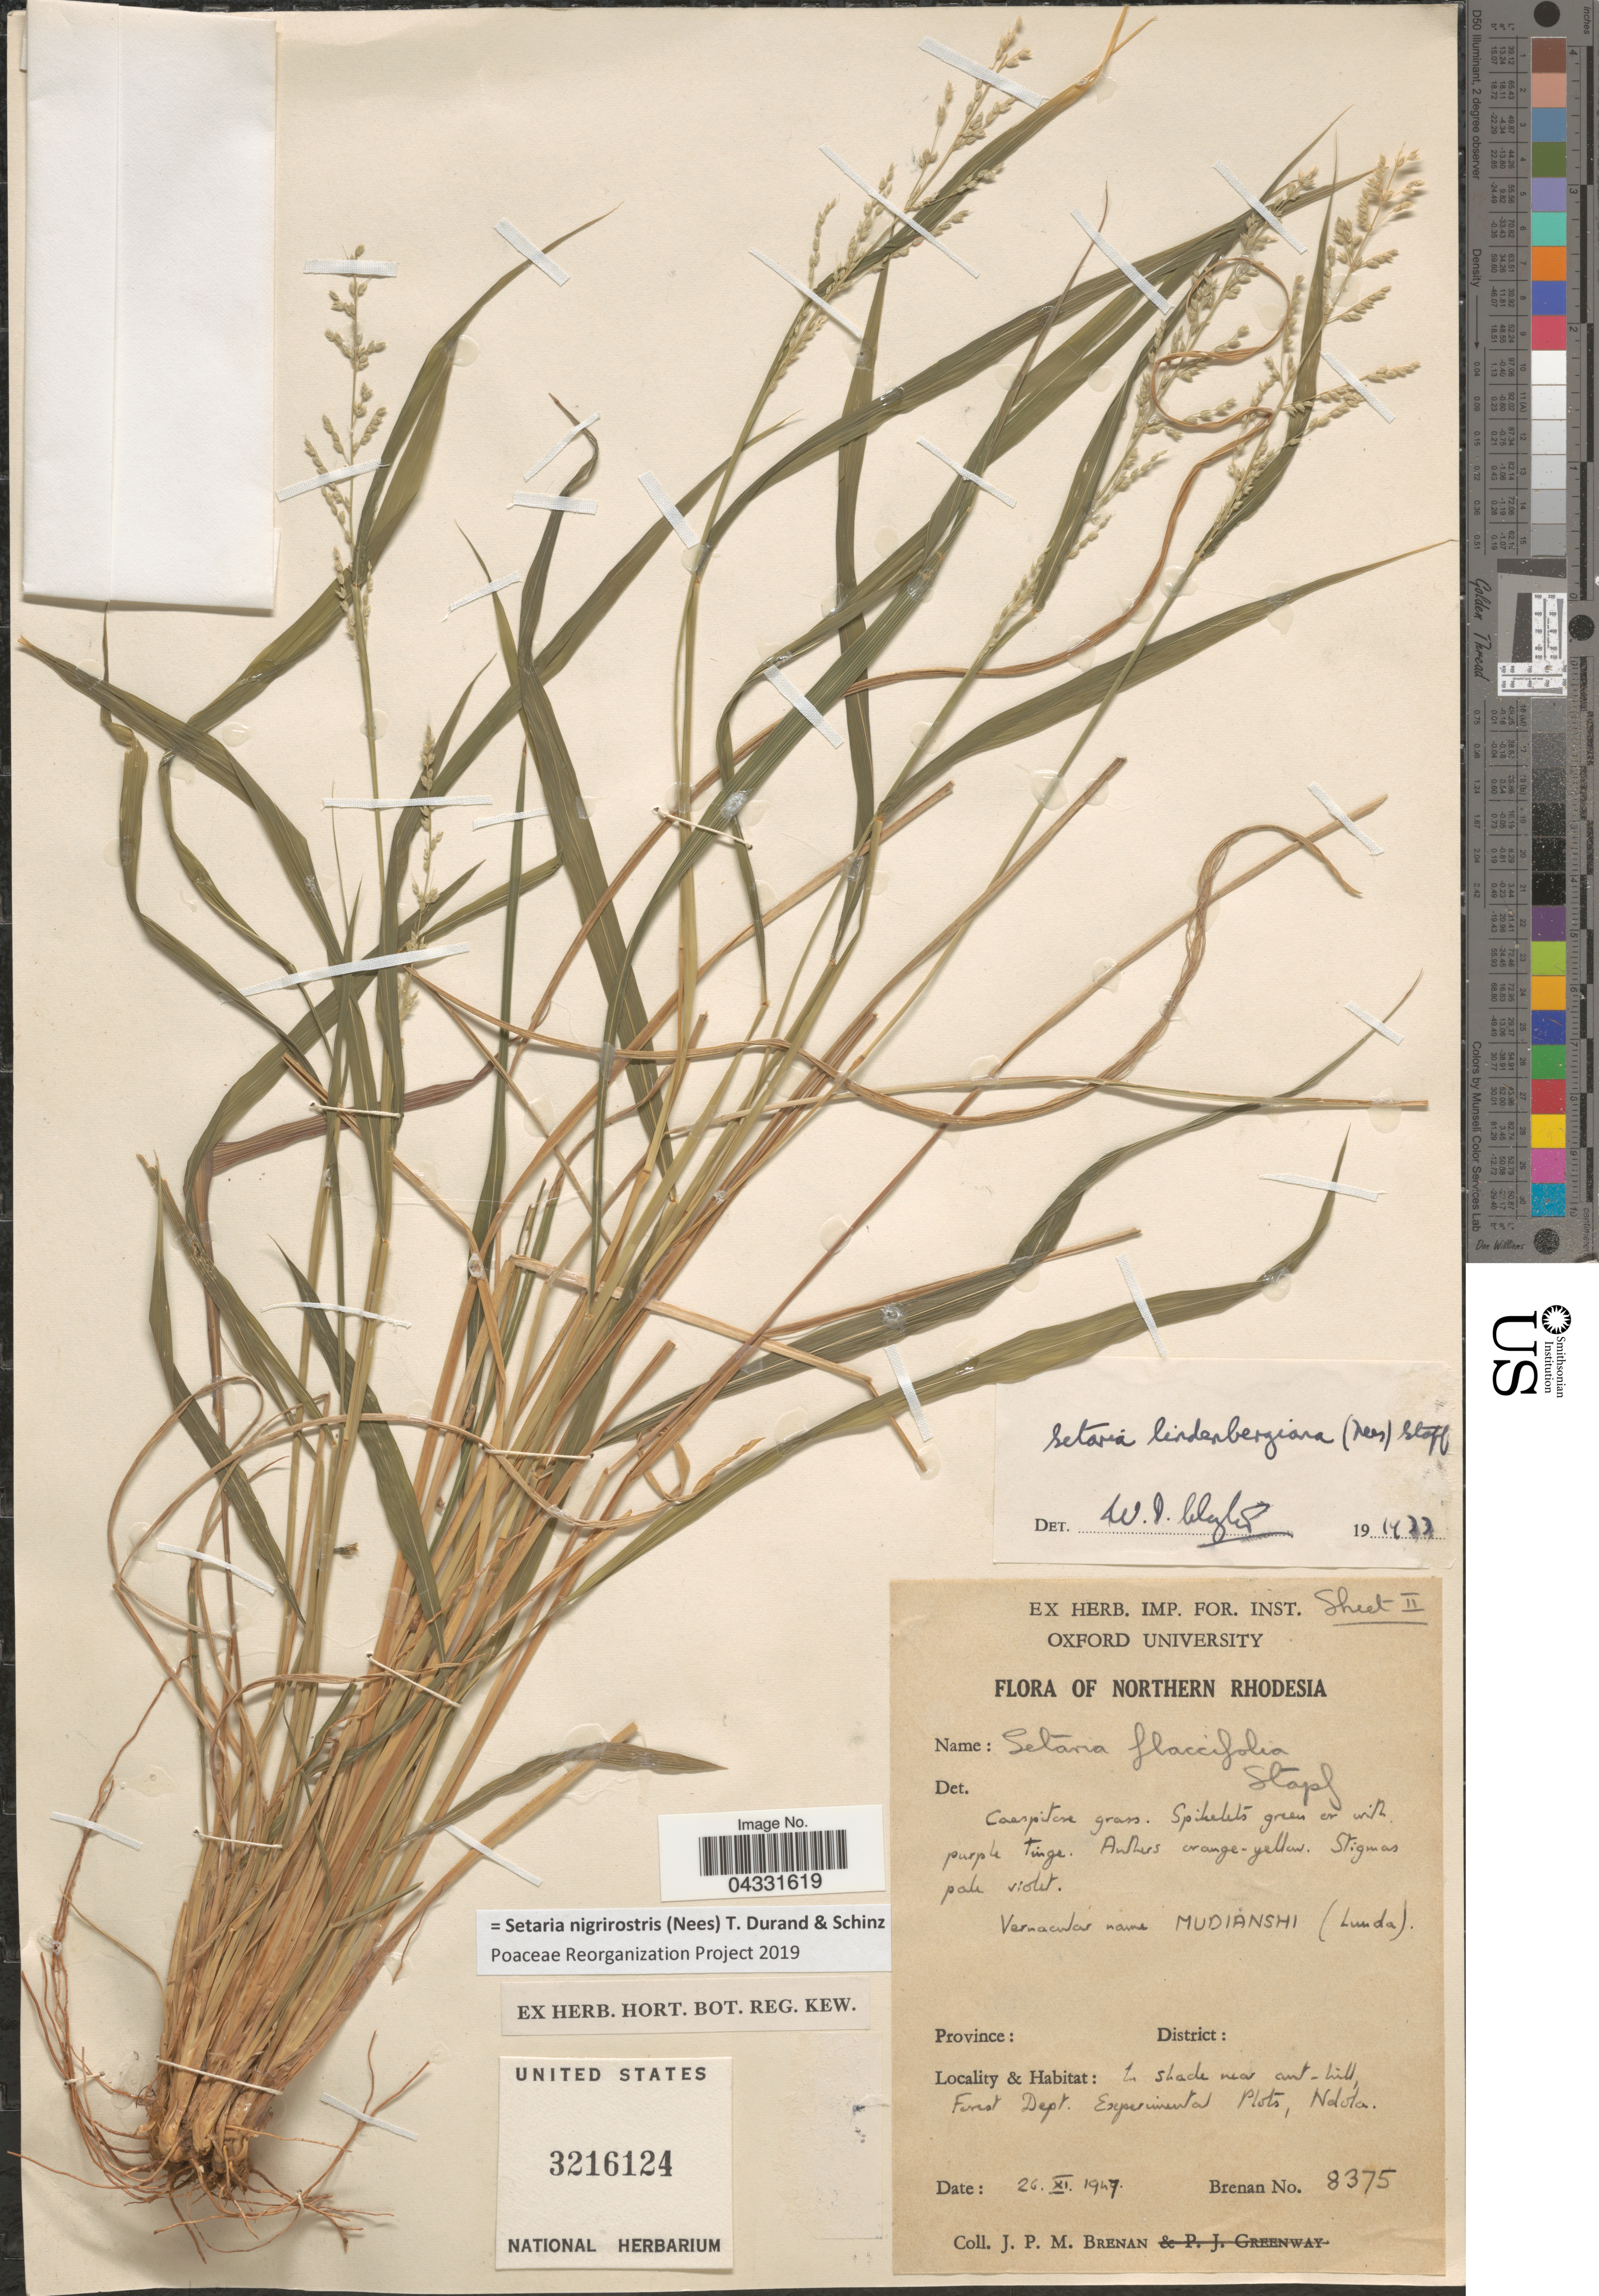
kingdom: Plantae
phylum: Tracheophyta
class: Liliopsida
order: Poales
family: Poaceae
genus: Setaria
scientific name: Setaria nigrirostris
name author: (Nees) Durand & Schinz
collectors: J. Brenan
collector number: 8375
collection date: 1947-11-26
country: Zambia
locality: Northern Rhodesia. In shade near cut-hill, Forest Dept. Experimental Plots, Ndola.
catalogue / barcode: US 3216124